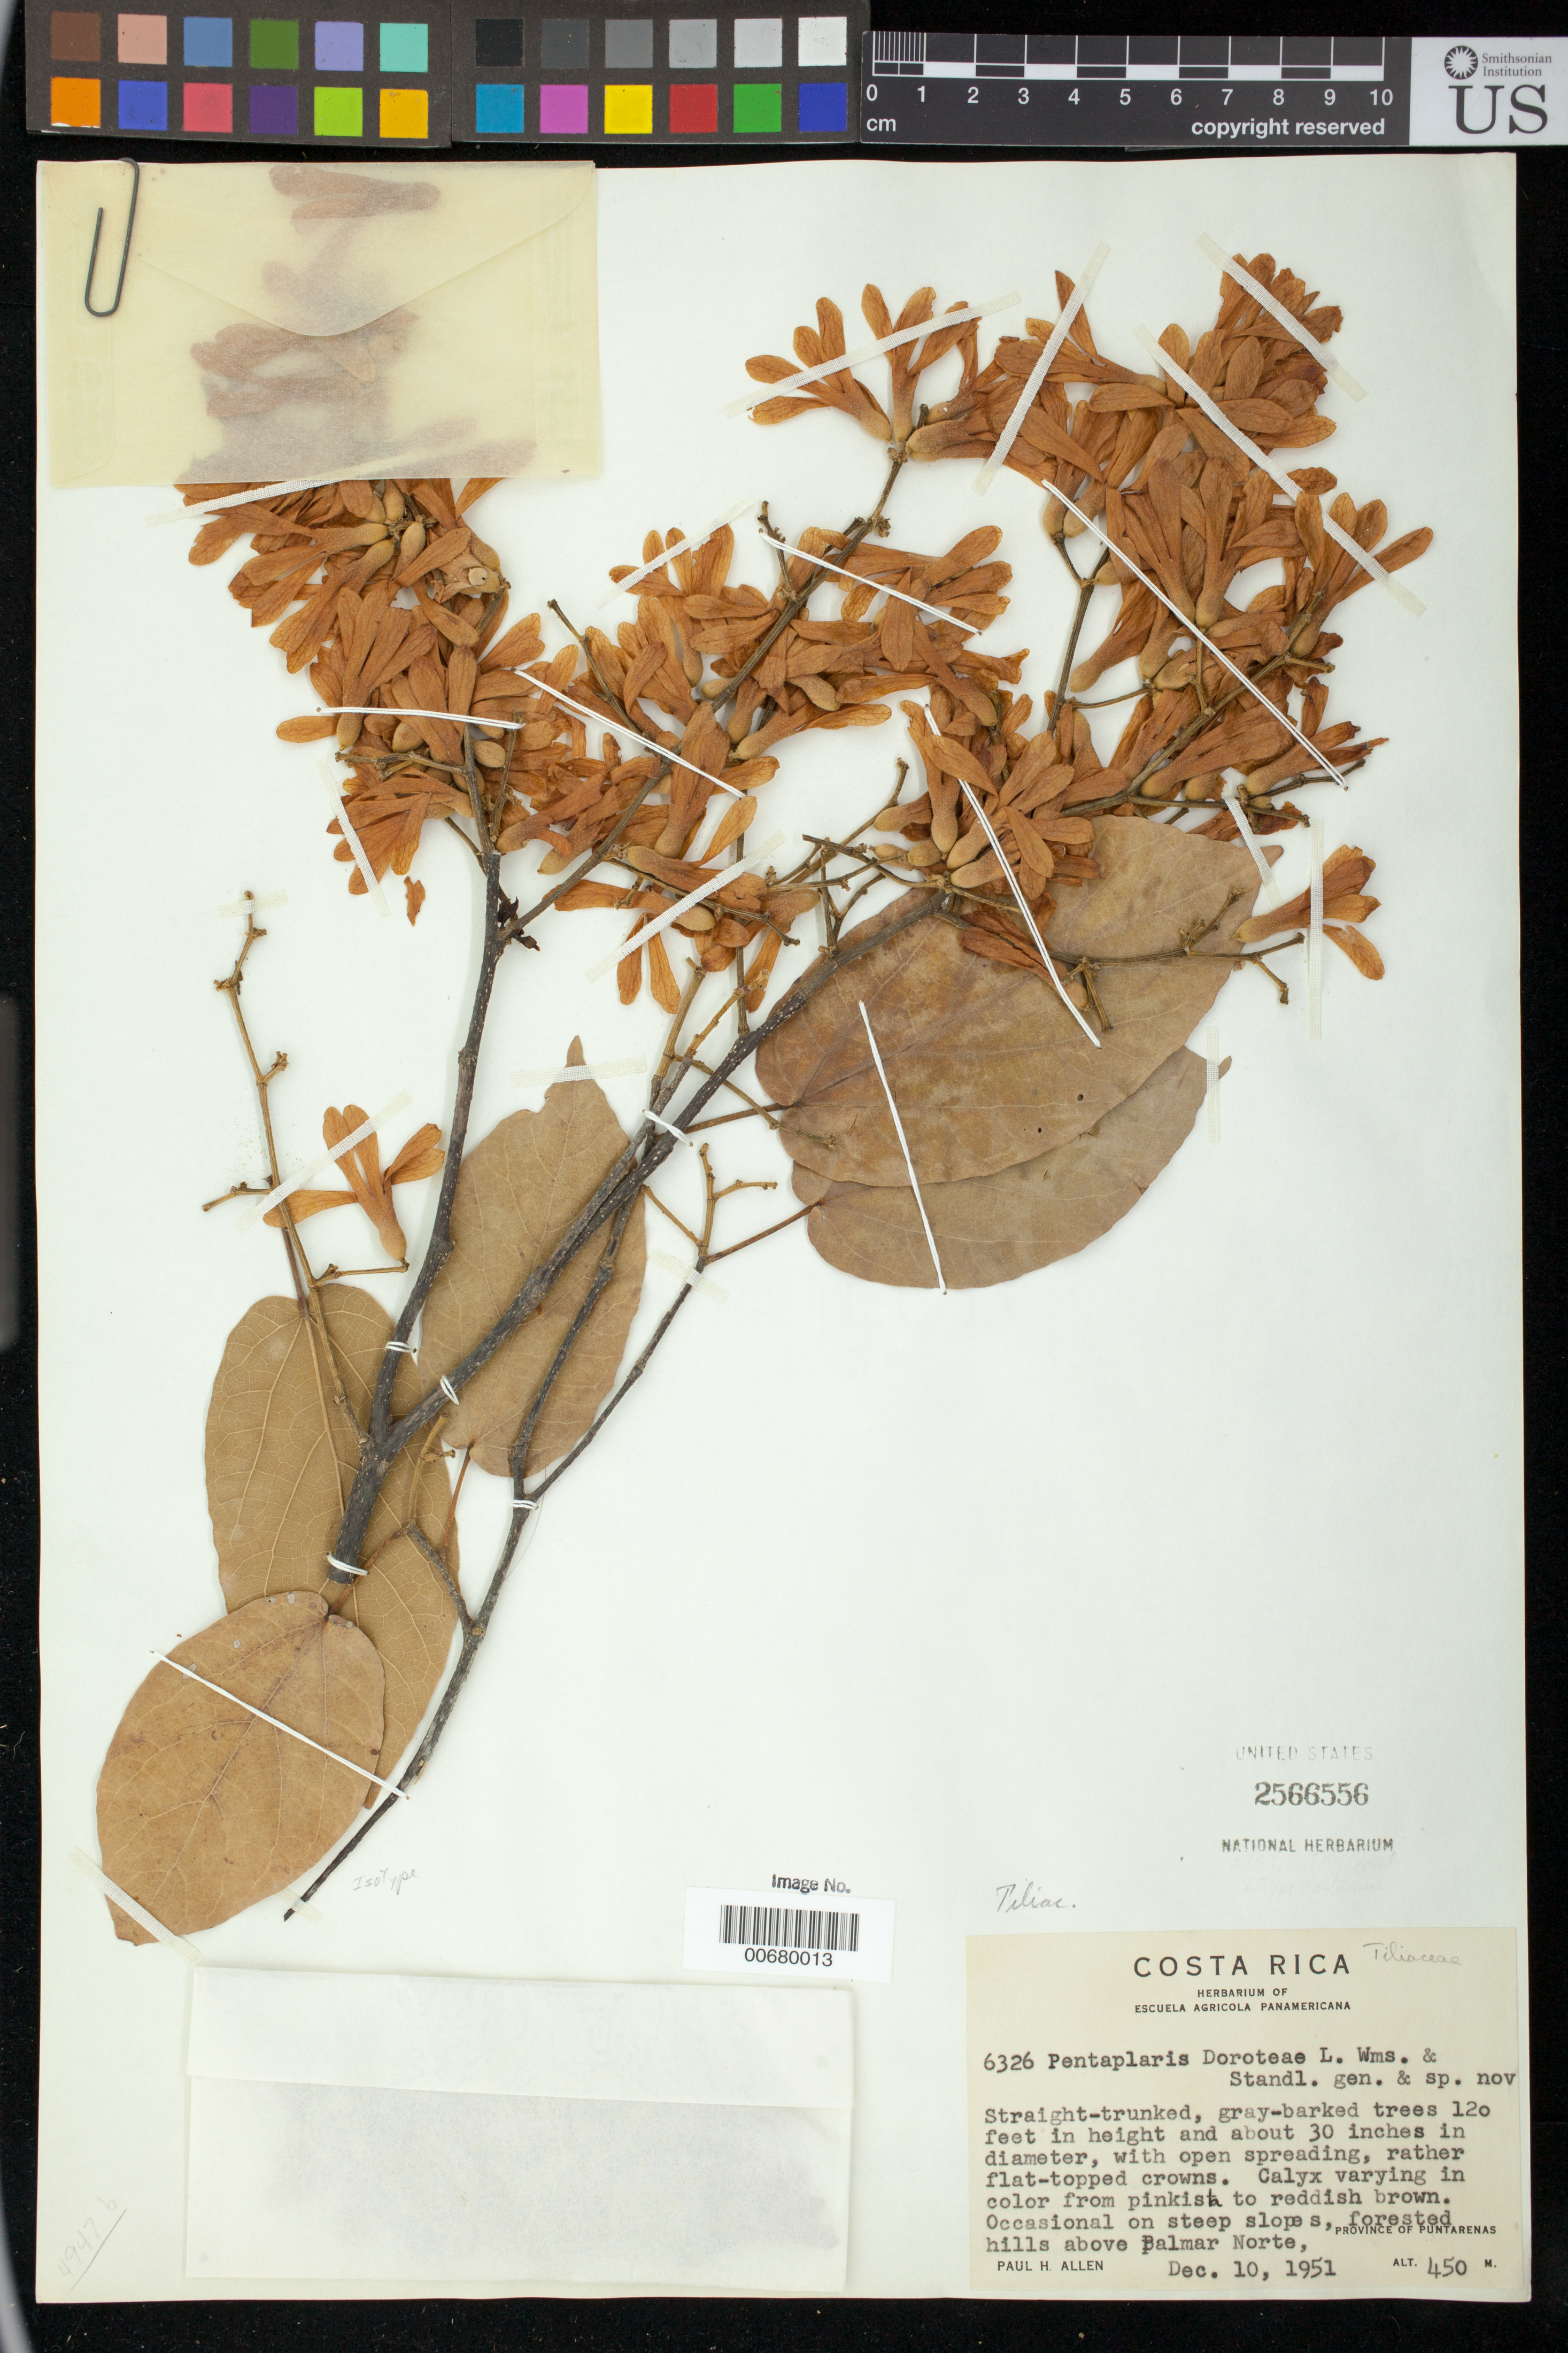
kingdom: Plantae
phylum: Tracheophyta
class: Magnoliopsida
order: Malvales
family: Malvaceae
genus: Pentaplaris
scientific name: Pentaplaris doroteae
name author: L.O. Williams & Standl.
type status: Isotype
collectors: P. H. Allen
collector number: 6326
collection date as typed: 10 Dec 1951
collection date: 1951-12-10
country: Costa Rica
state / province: Puntarenas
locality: Hills above Palmar Norte.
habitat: Occasional on steep slopes, forest hills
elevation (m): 450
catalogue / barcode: US 2566556